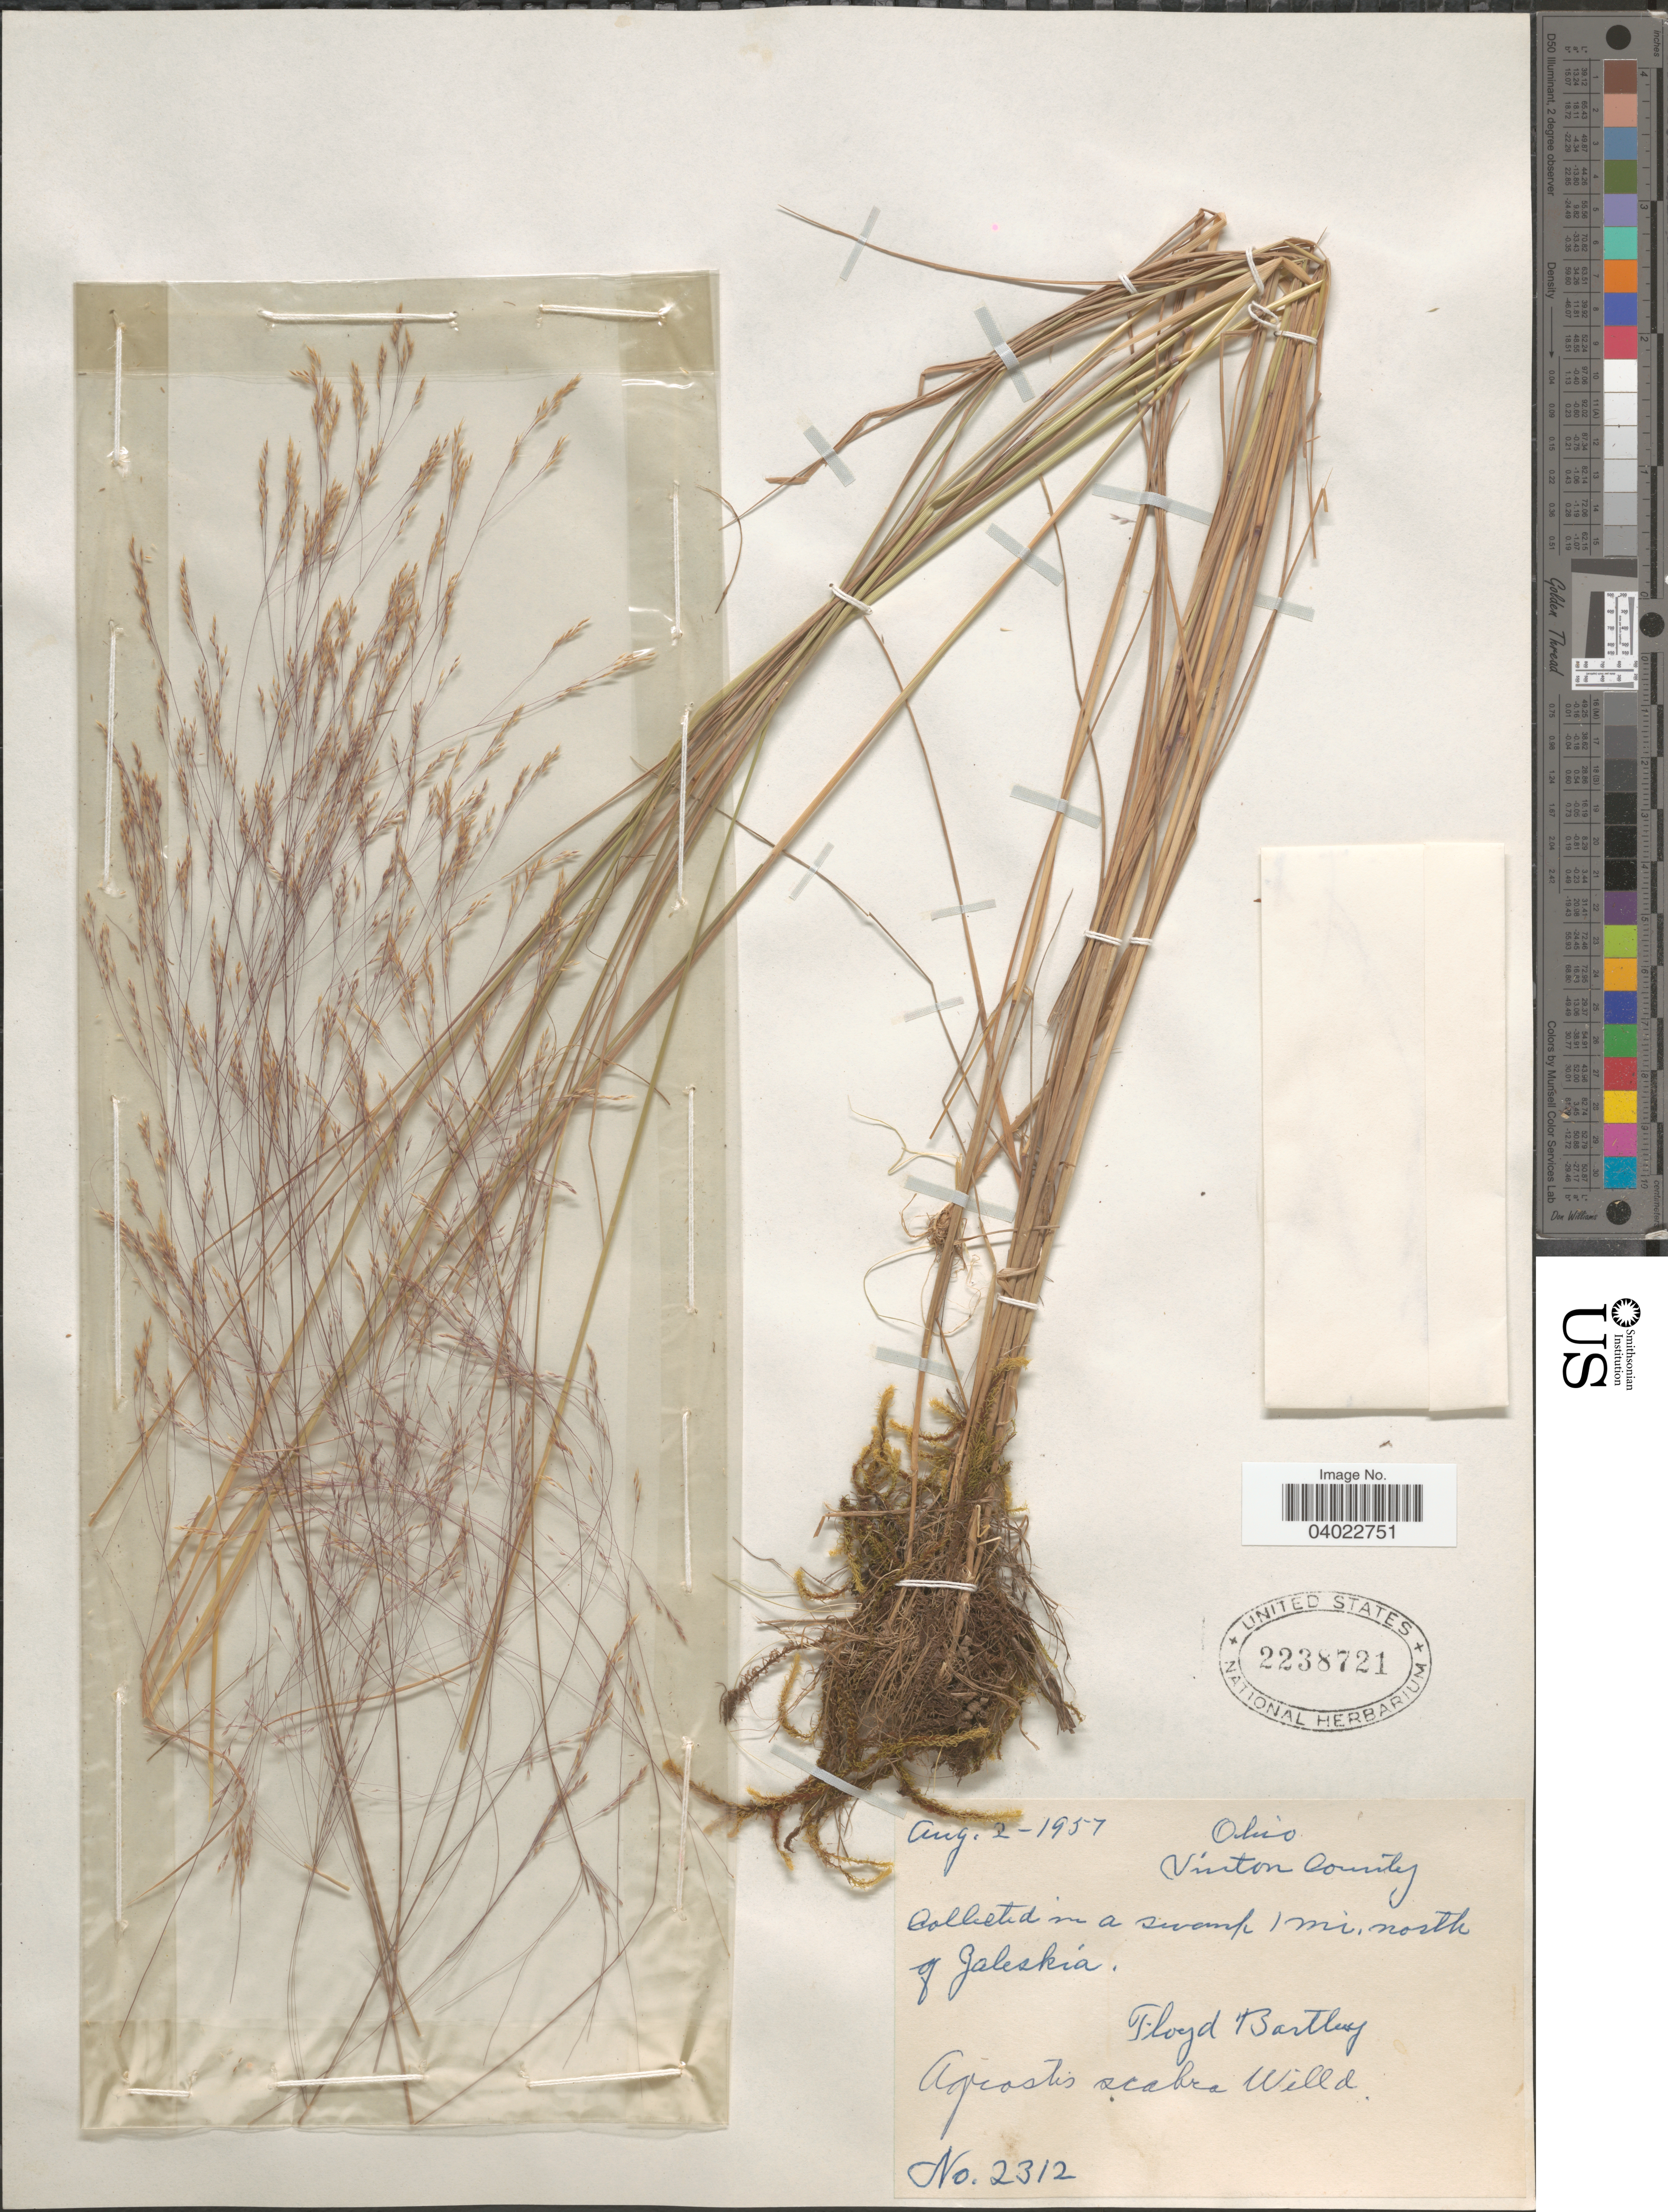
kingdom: Plantae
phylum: Tracheophyta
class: Liliopsida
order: Poales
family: Poaceae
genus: Agrostis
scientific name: Agrostis scabra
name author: Willd.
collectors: F. Bartley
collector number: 2312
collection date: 1957-08-02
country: United States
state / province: Ohio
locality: Vinton County. 1 mi. north of Zaleskia.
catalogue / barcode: US 2238721